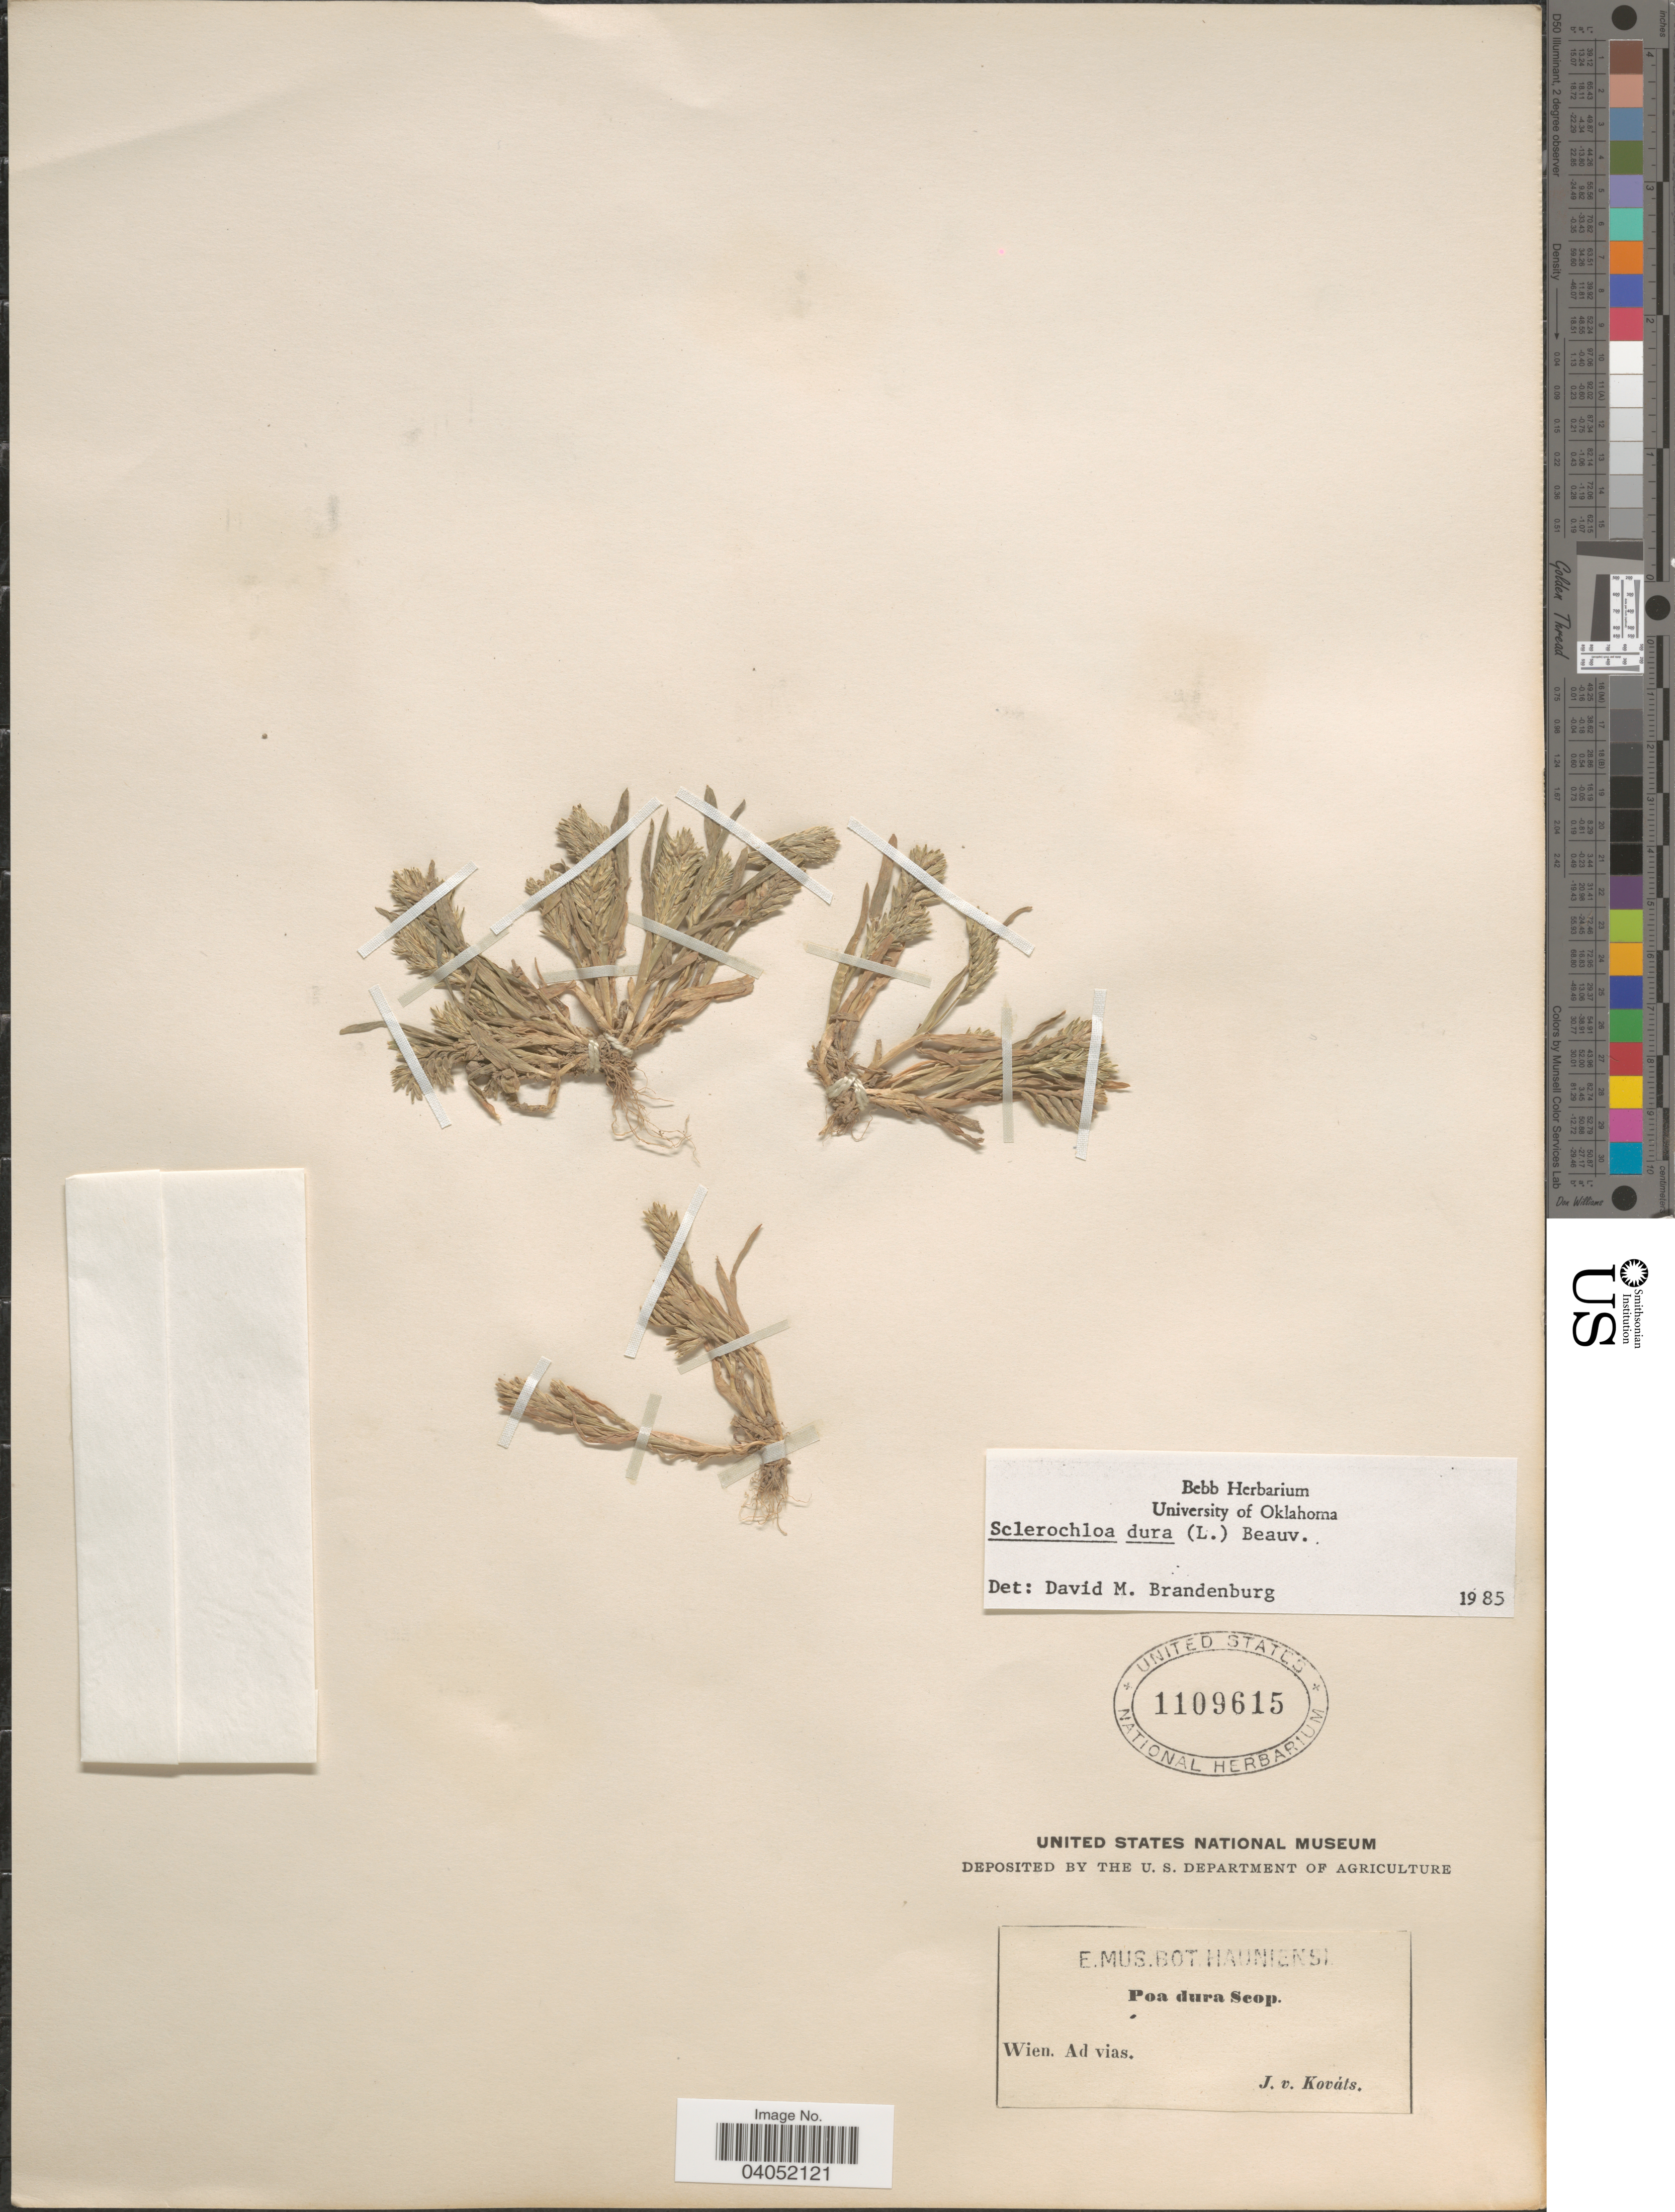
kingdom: Plantae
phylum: Tracheophyta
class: Liliopsida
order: Poales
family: Poaceae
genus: Sclerochloa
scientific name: Sclerochloa dura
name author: (L.) P. Beauv.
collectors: J. Kováts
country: Austria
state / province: Wien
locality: Ad vias.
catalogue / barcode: US 1109615